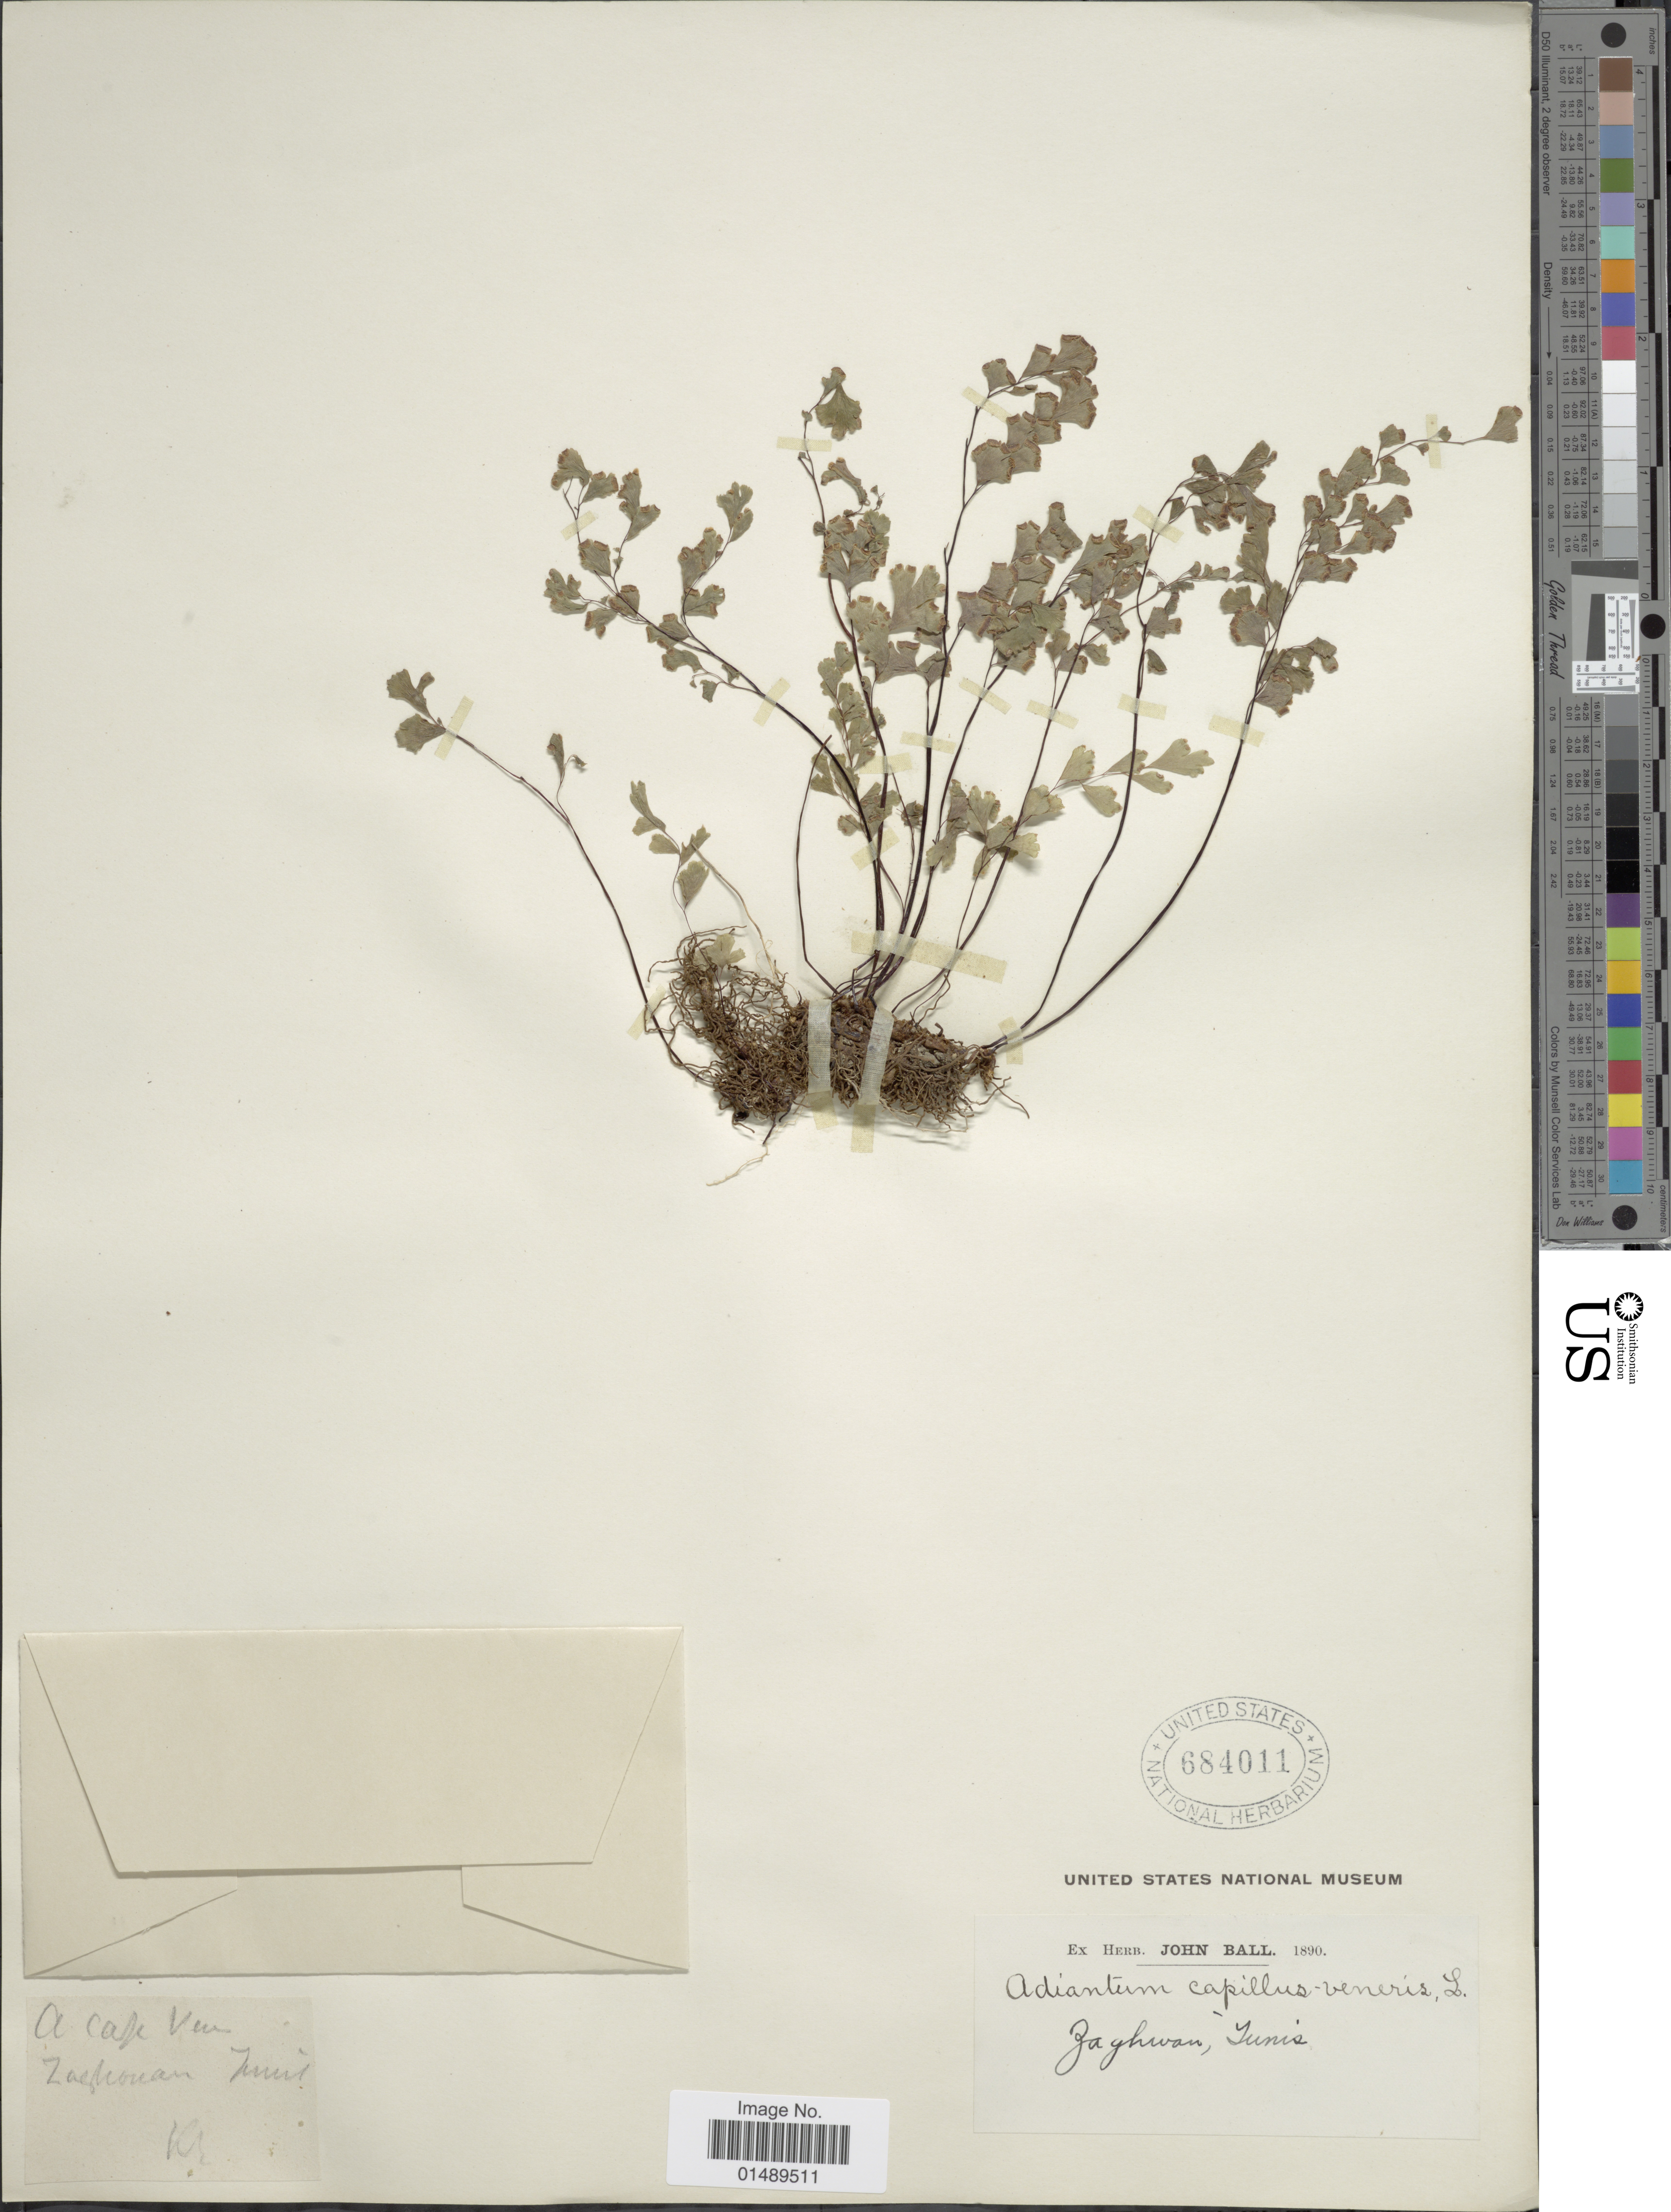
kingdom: Plantae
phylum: Tracheophyta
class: Polypodiopsida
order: Polypodiales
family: Pteridaceae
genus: Adiantum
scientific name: Adiantum capillus-veneris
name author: L.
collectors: ex herb. John Ball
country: Tunisia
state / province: Zaghouan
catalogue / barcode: US 684011